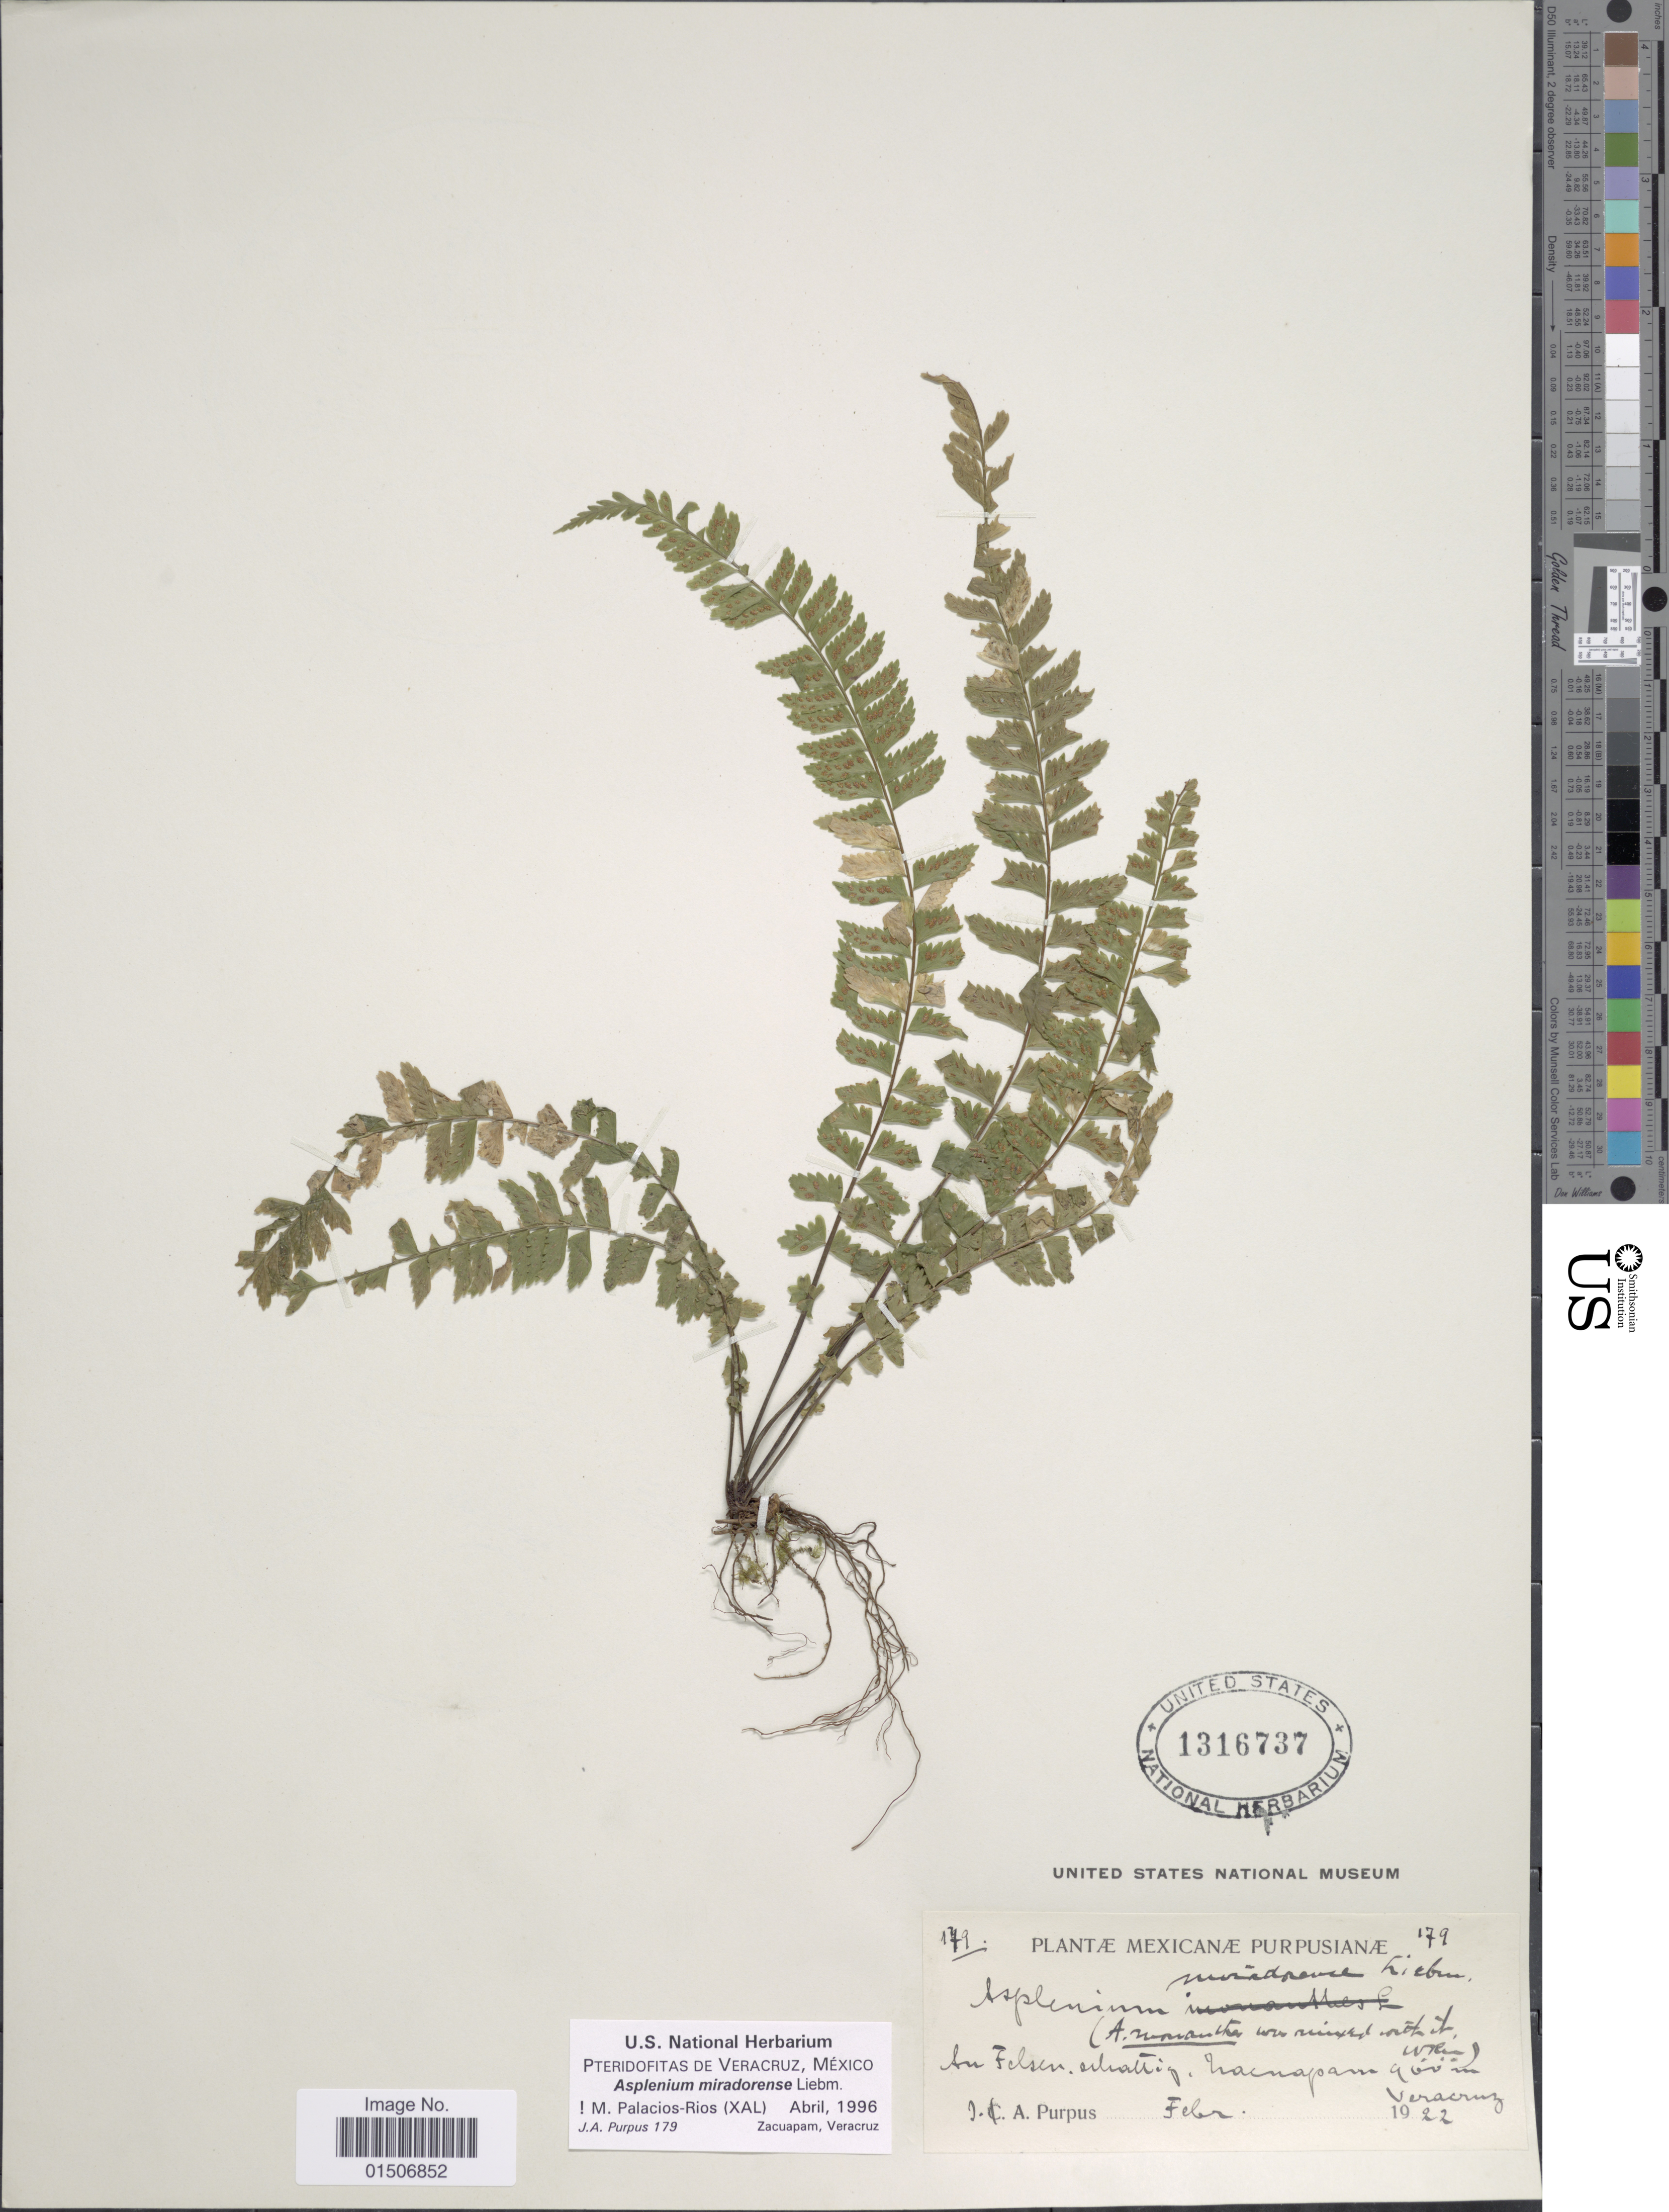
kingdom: Plantae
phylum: Tracheophyta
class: Polypodiopsida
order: Polypodiales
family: Aspleniaceae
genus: Asplenium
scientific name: Asplenium miradorense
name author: Liebm.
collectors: J. A. Purpus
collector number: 179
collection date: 1922-02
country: Mexico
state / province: Veracruz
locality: An Felsen schattig Zacuapam, Veracruz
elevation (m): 900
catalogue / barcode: US 1316737